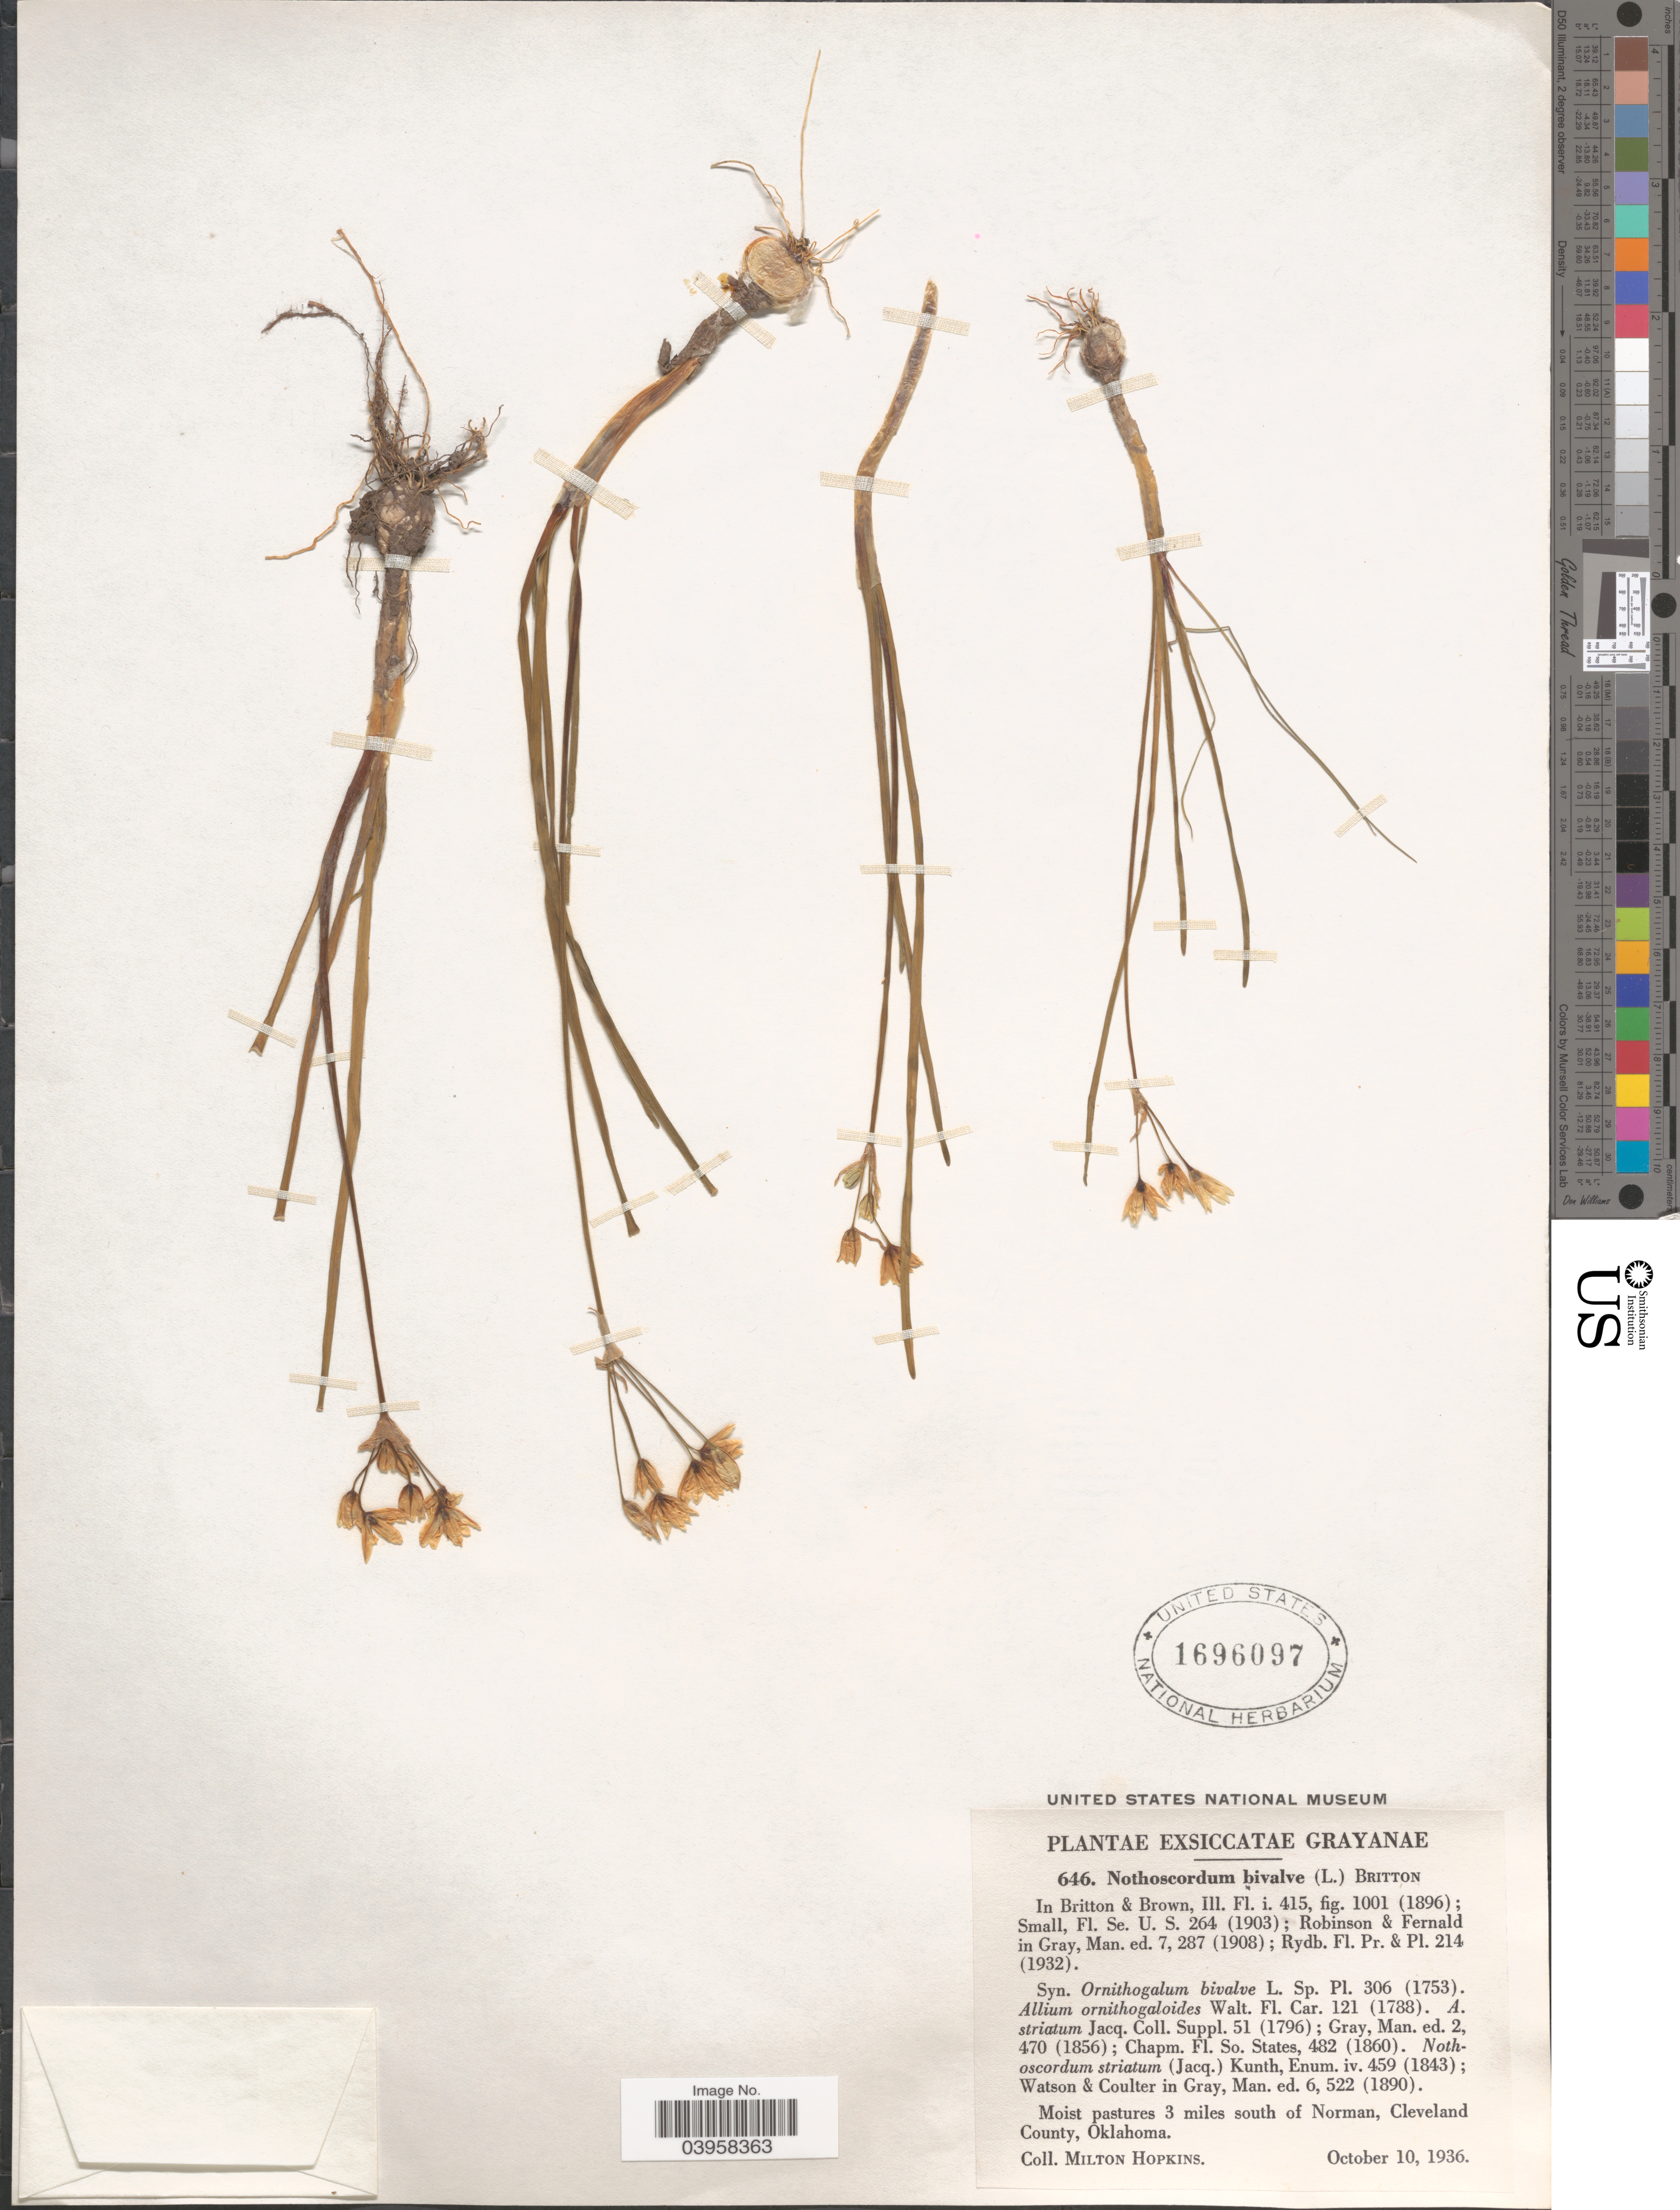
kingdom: Plantae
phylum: Tracheophyta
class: Liliopsida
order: Asparagales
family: Amaryllidaceae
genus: Nothoscordum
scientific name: Nothoscordum bivalve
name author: (L.) Britton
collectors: M. Hopkins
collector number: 646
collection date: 1936-10-10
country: United States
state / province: Oklahoma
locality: Moist pastures 3 miles south of Norman, Cleveland County.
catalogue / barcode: US 1696097